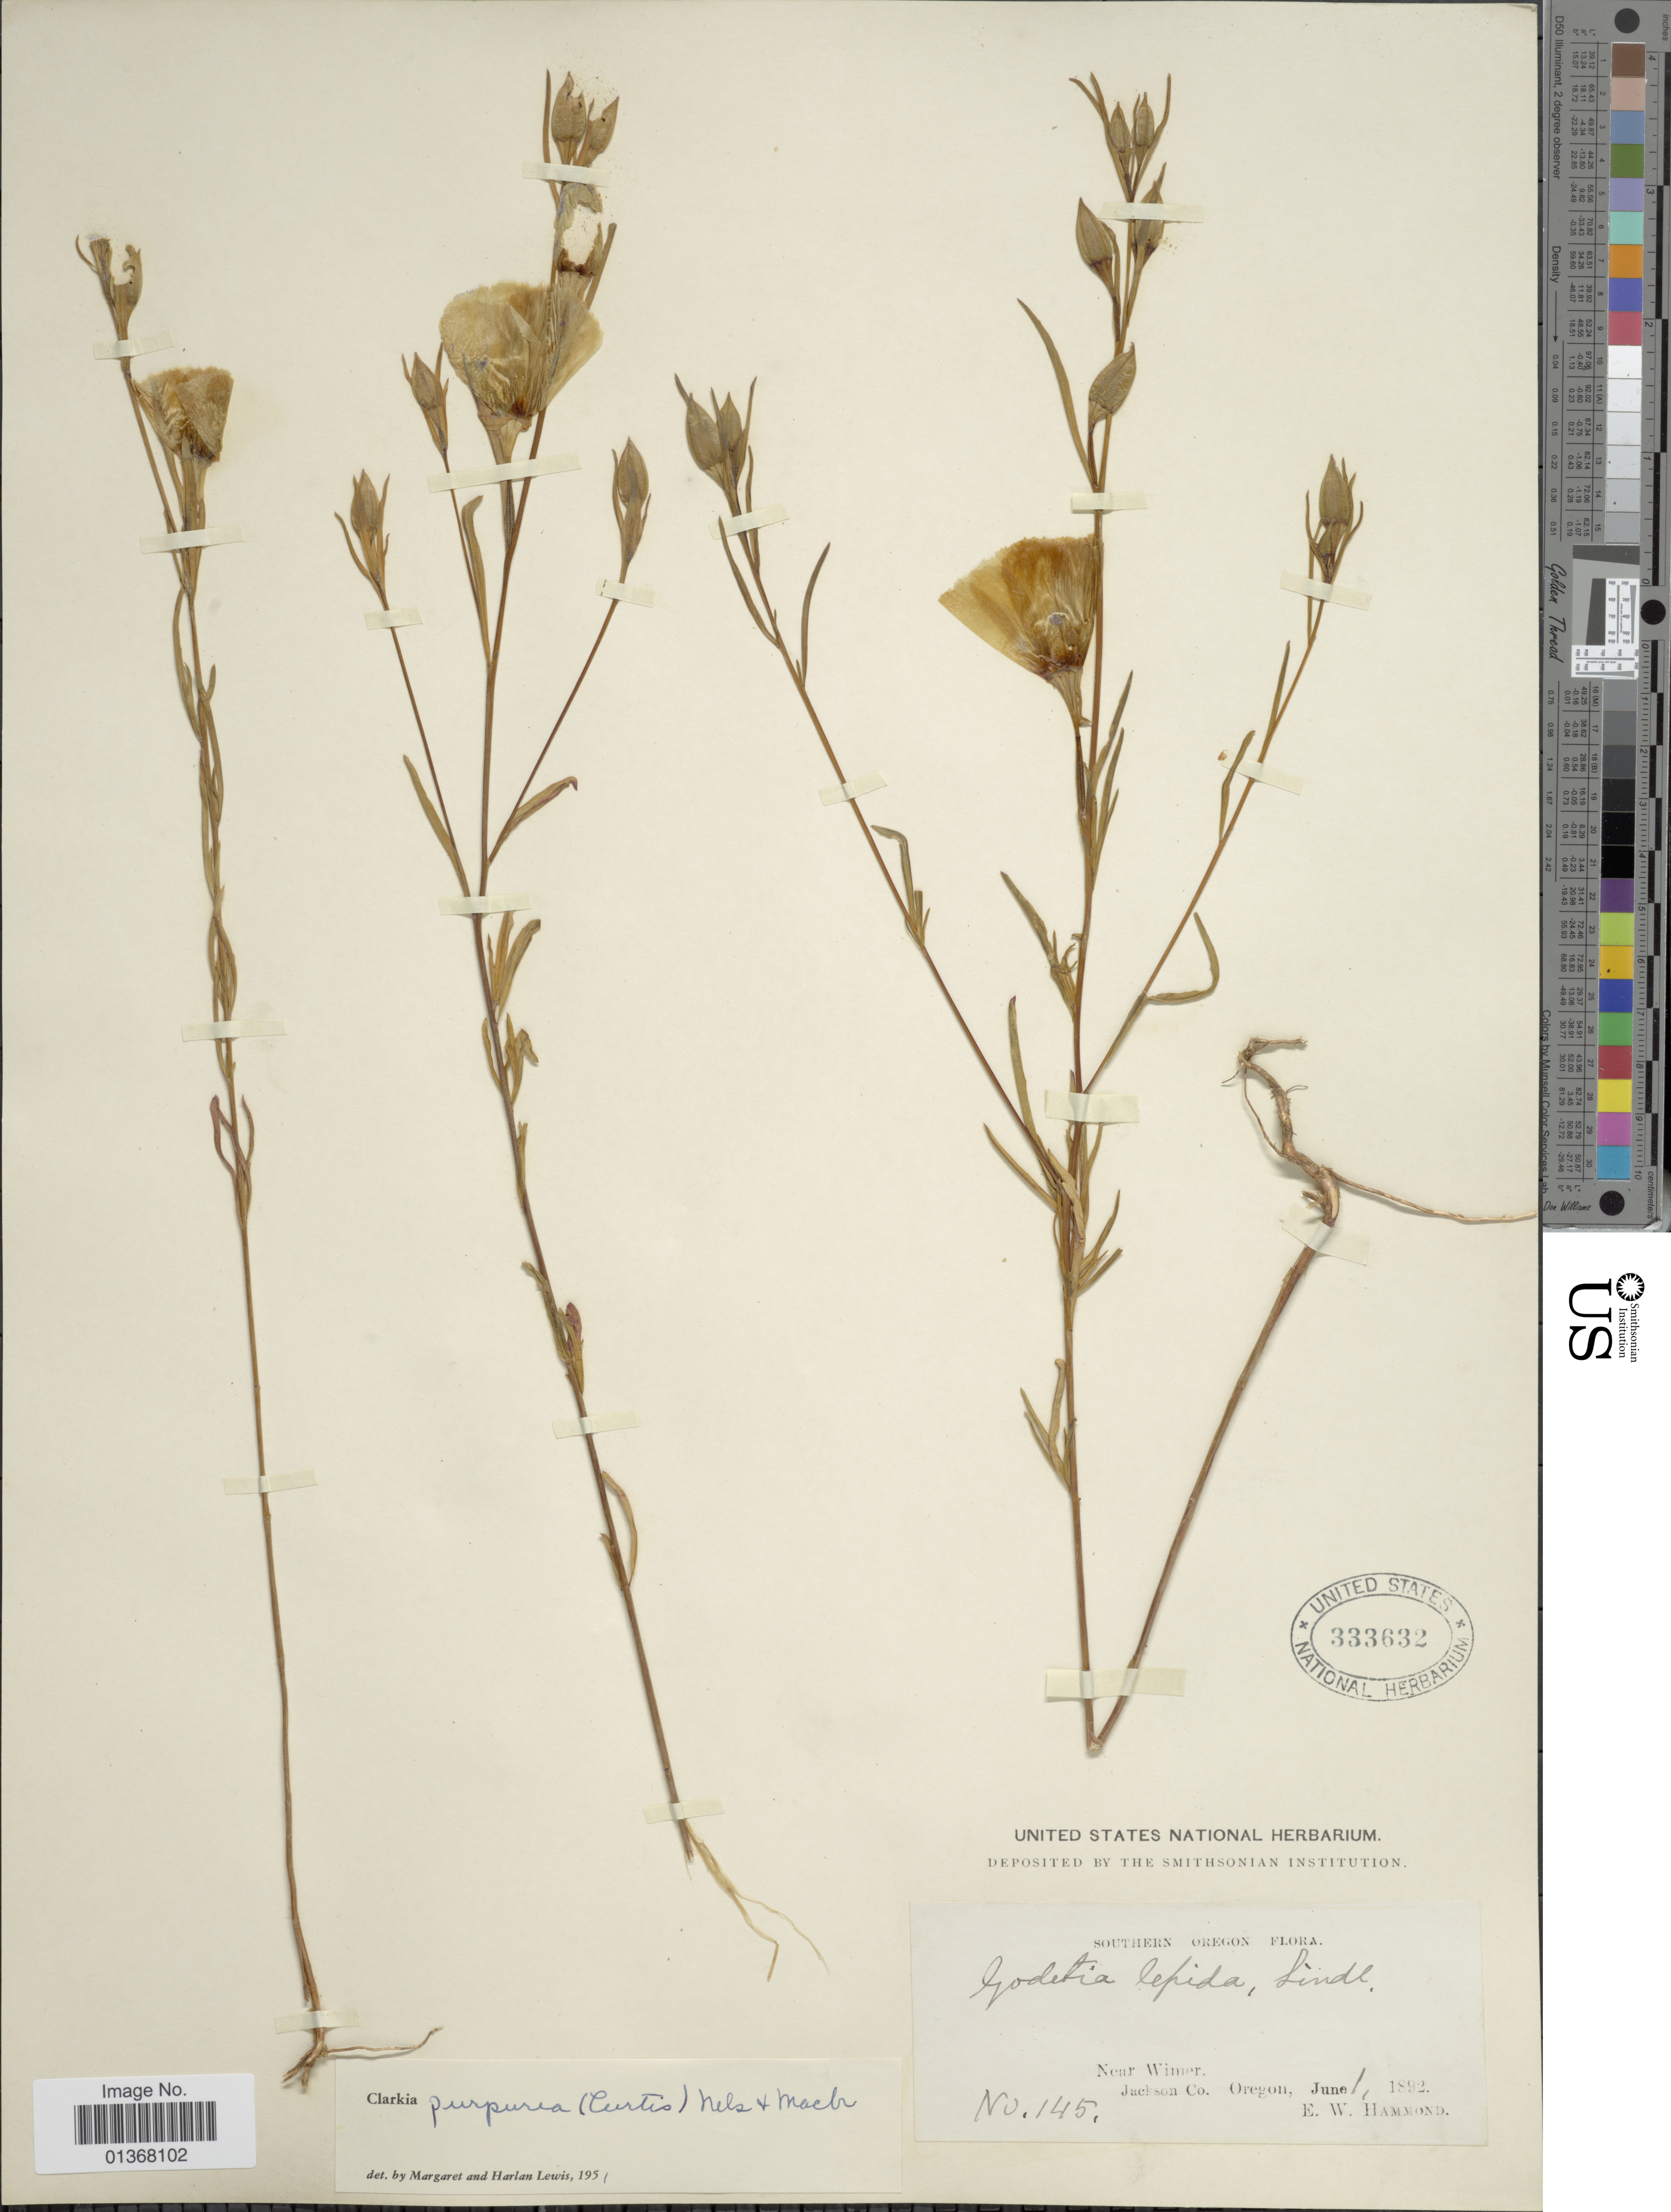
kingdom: Plantae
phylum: Tracheophyta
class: Magnoliopsida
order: Myrtales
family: Onagraceae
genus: Clarkia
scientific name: Clarkia pulchella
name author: Pursh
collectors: E. Hammond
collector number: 145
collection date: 1892-06-01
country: United States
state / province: Oregon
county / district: Jackson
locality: Near Wimer, Jackson Co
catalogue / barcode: US 333632